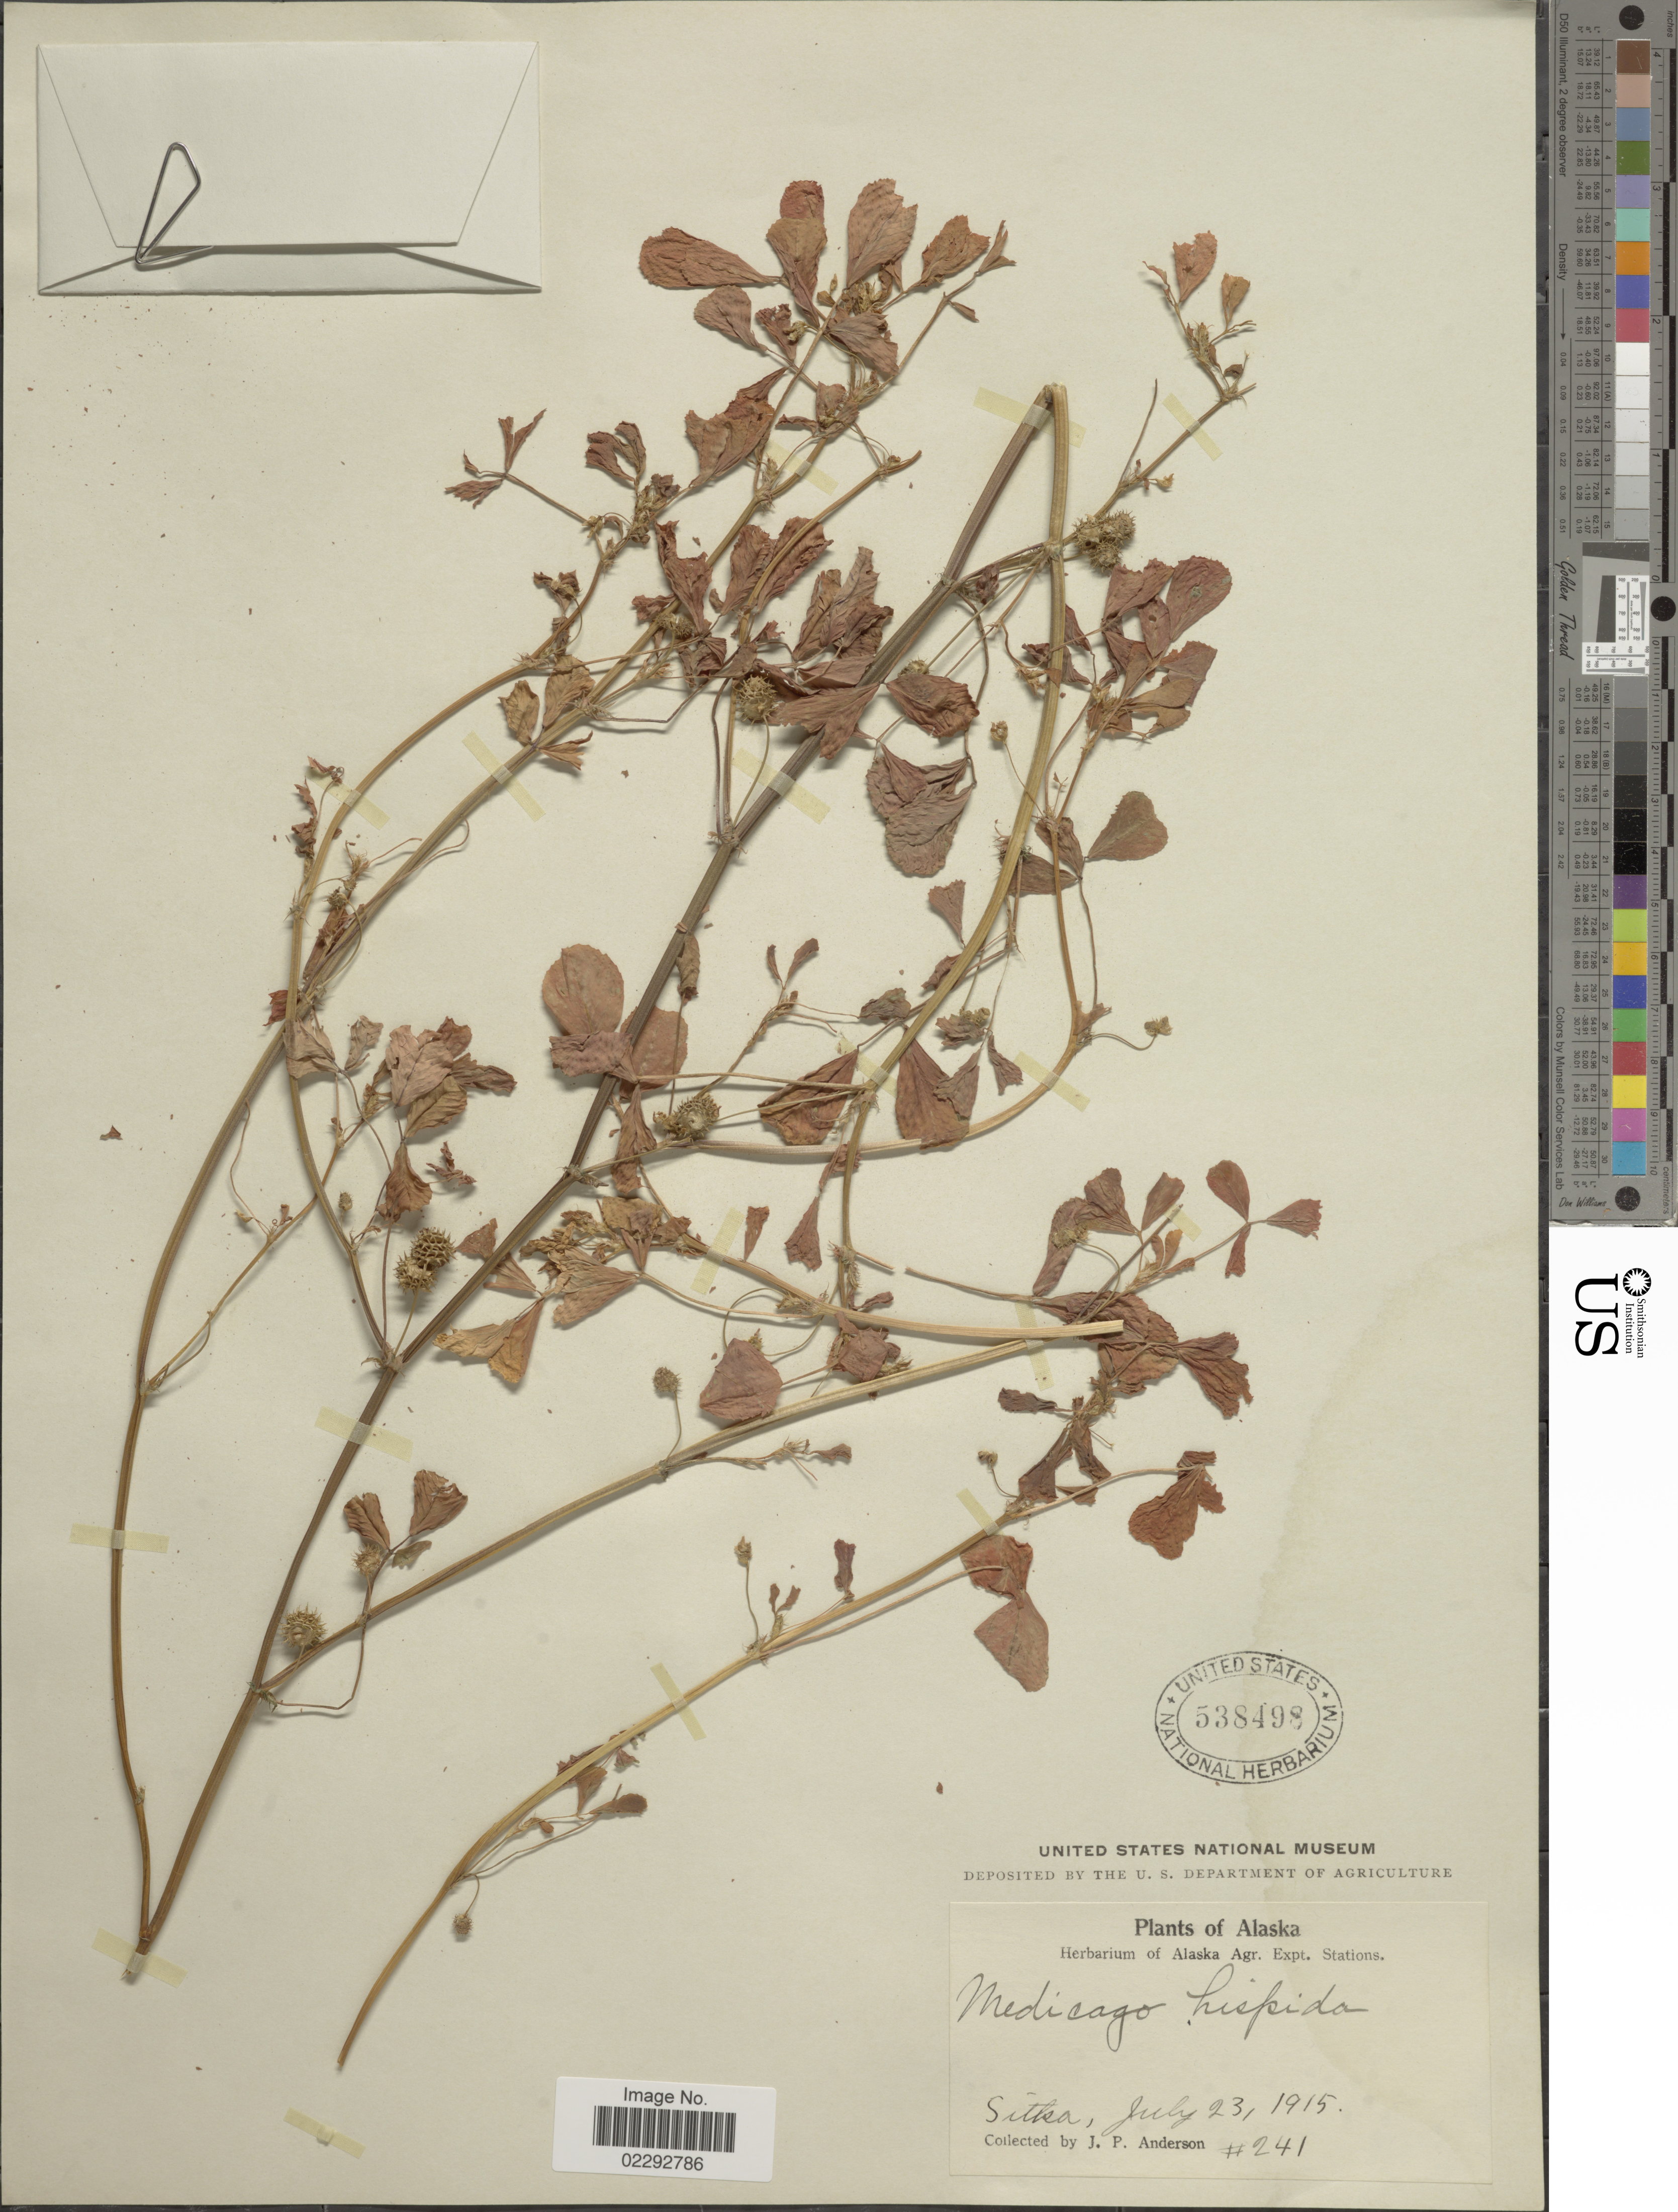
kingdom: Plantae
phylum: Tracheophyta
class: Magnoliopsida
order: Fabales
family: Fabaceae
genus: Medicago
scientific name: Medicago hispida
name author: Gaertn.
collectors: J. P. Anderson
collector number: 241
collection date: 1915-07-23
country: United States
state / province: Alaska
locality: Sitka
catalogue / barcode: US 538498